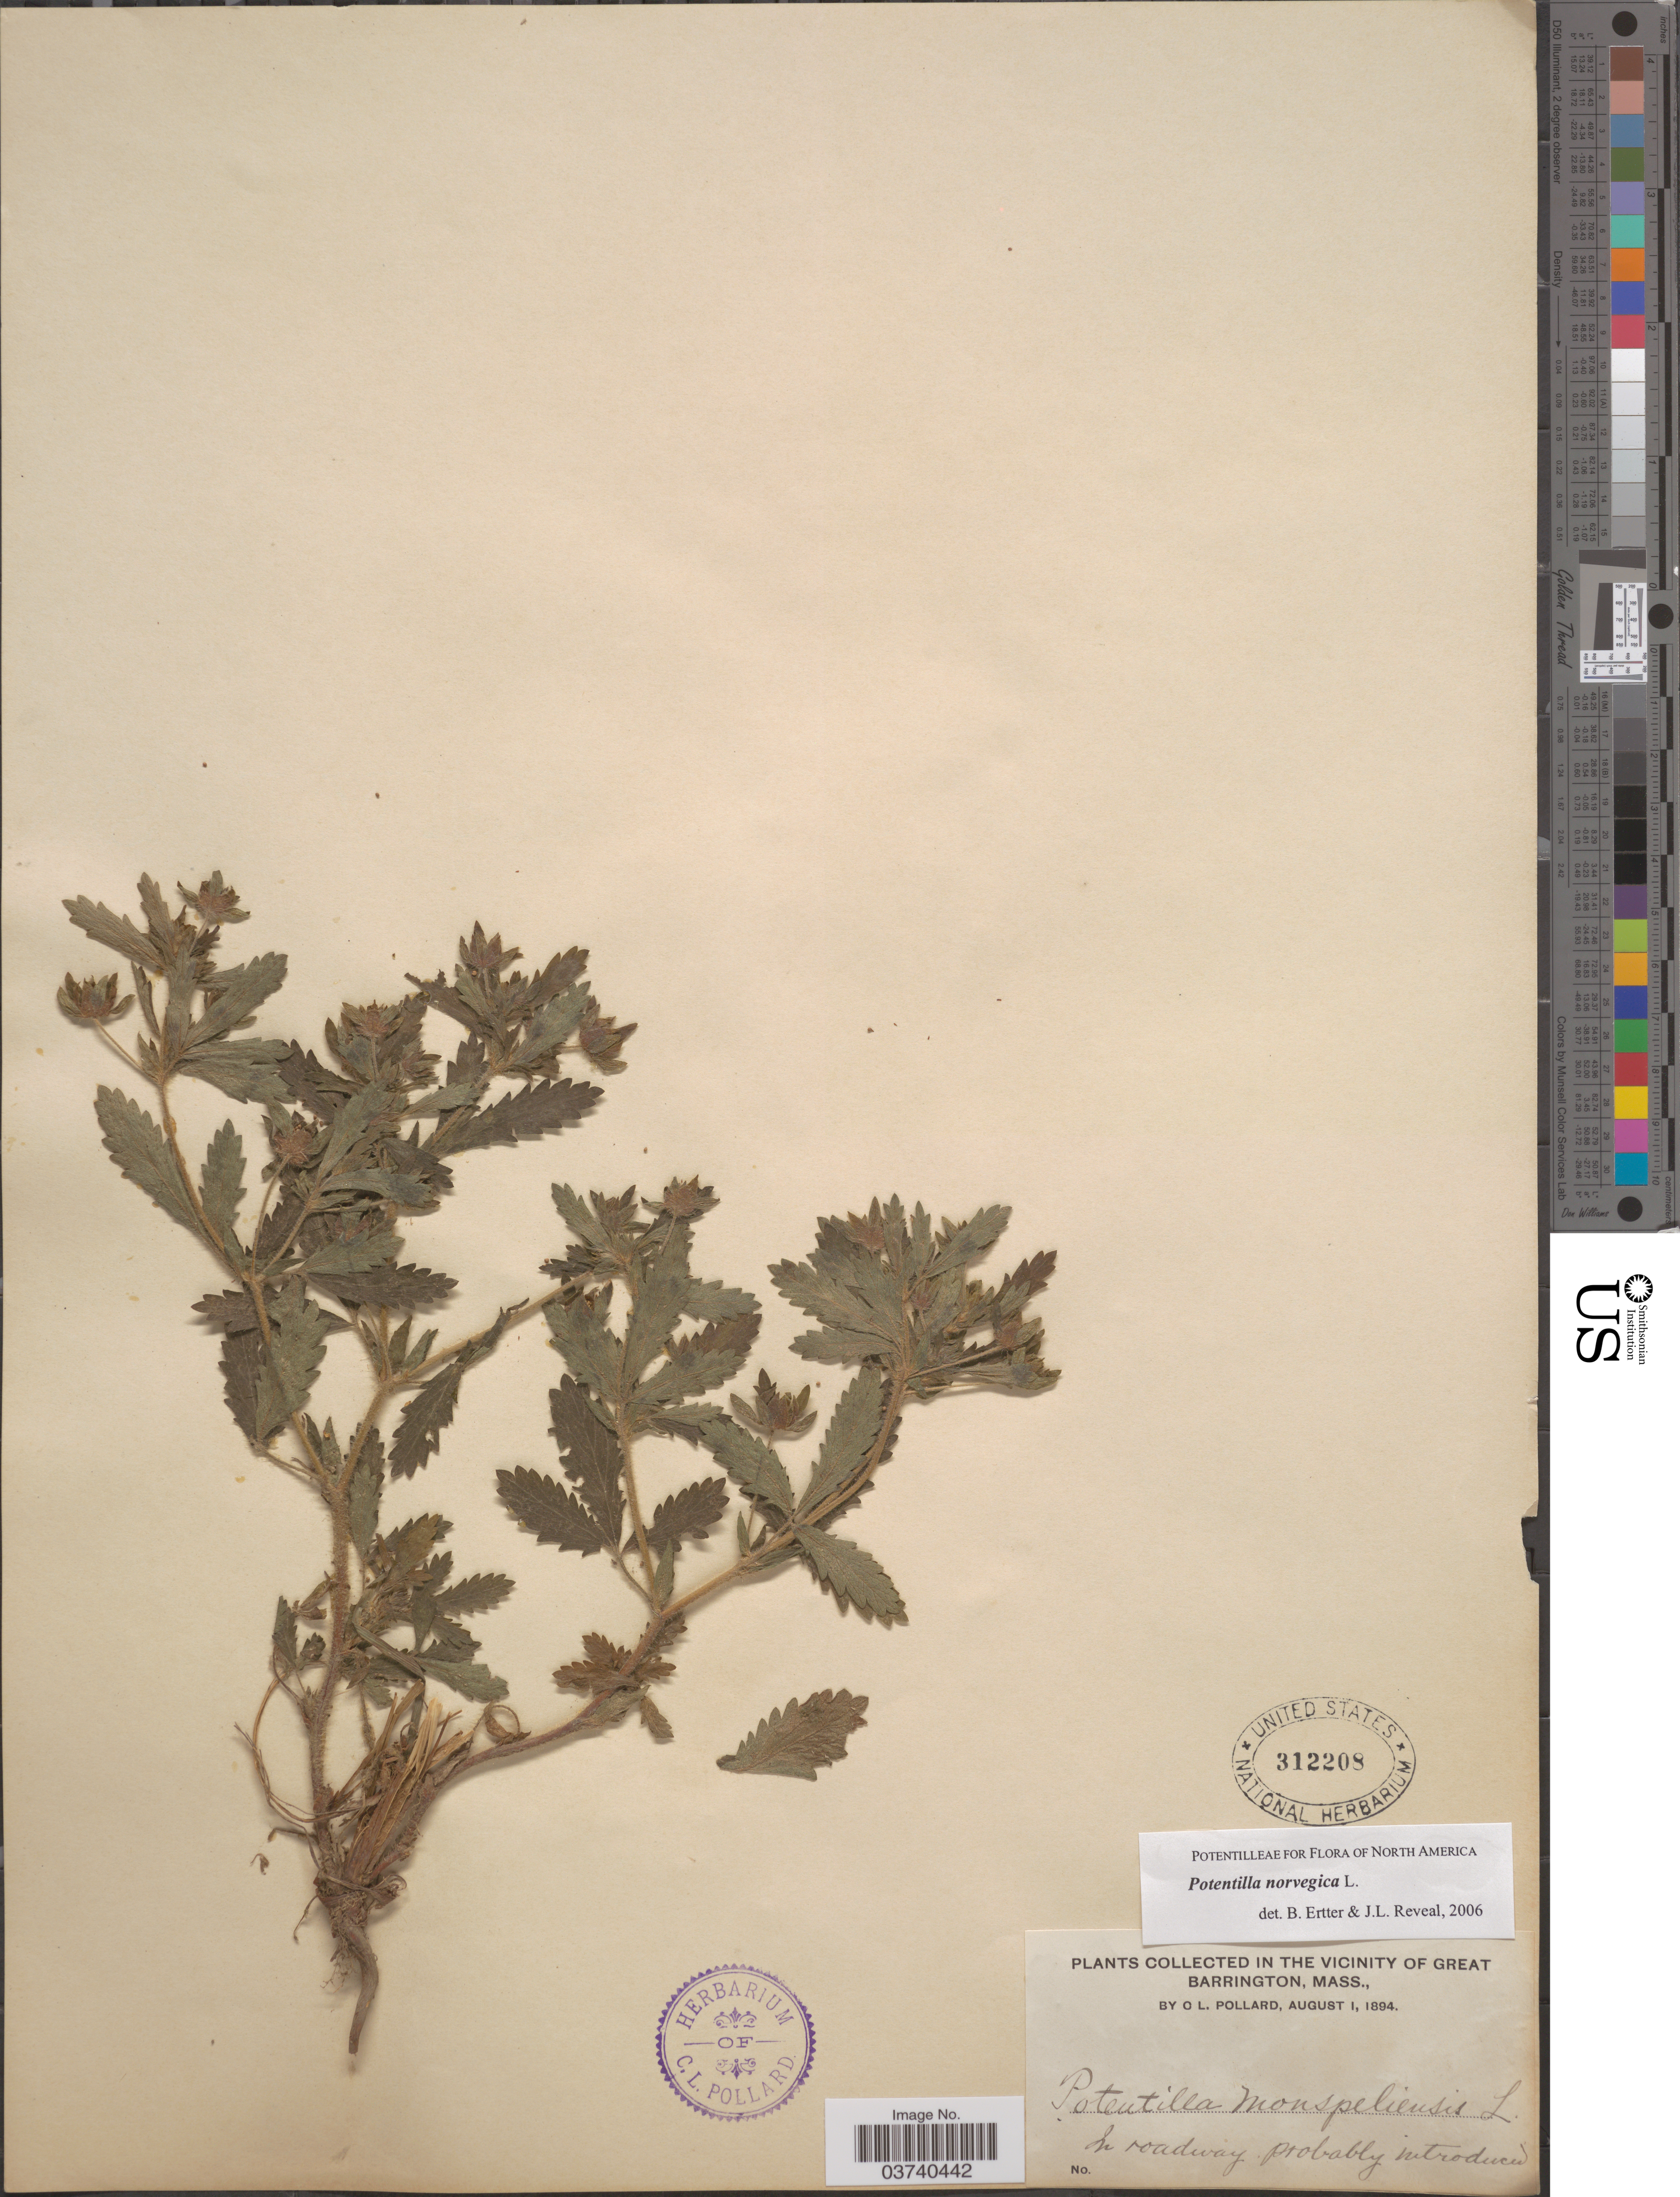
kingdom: Plantae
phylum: Tracheophyta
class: Magnoliopsida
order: Rosales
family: Rosaceae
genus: Potentilla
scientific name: Potentilla norvegica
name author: L.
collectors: C. L. Pollard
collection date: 1894-08-01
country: United States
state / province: Massachusetts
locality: Vicinity of Great Barrington. In roadway.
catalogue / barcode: US 312208